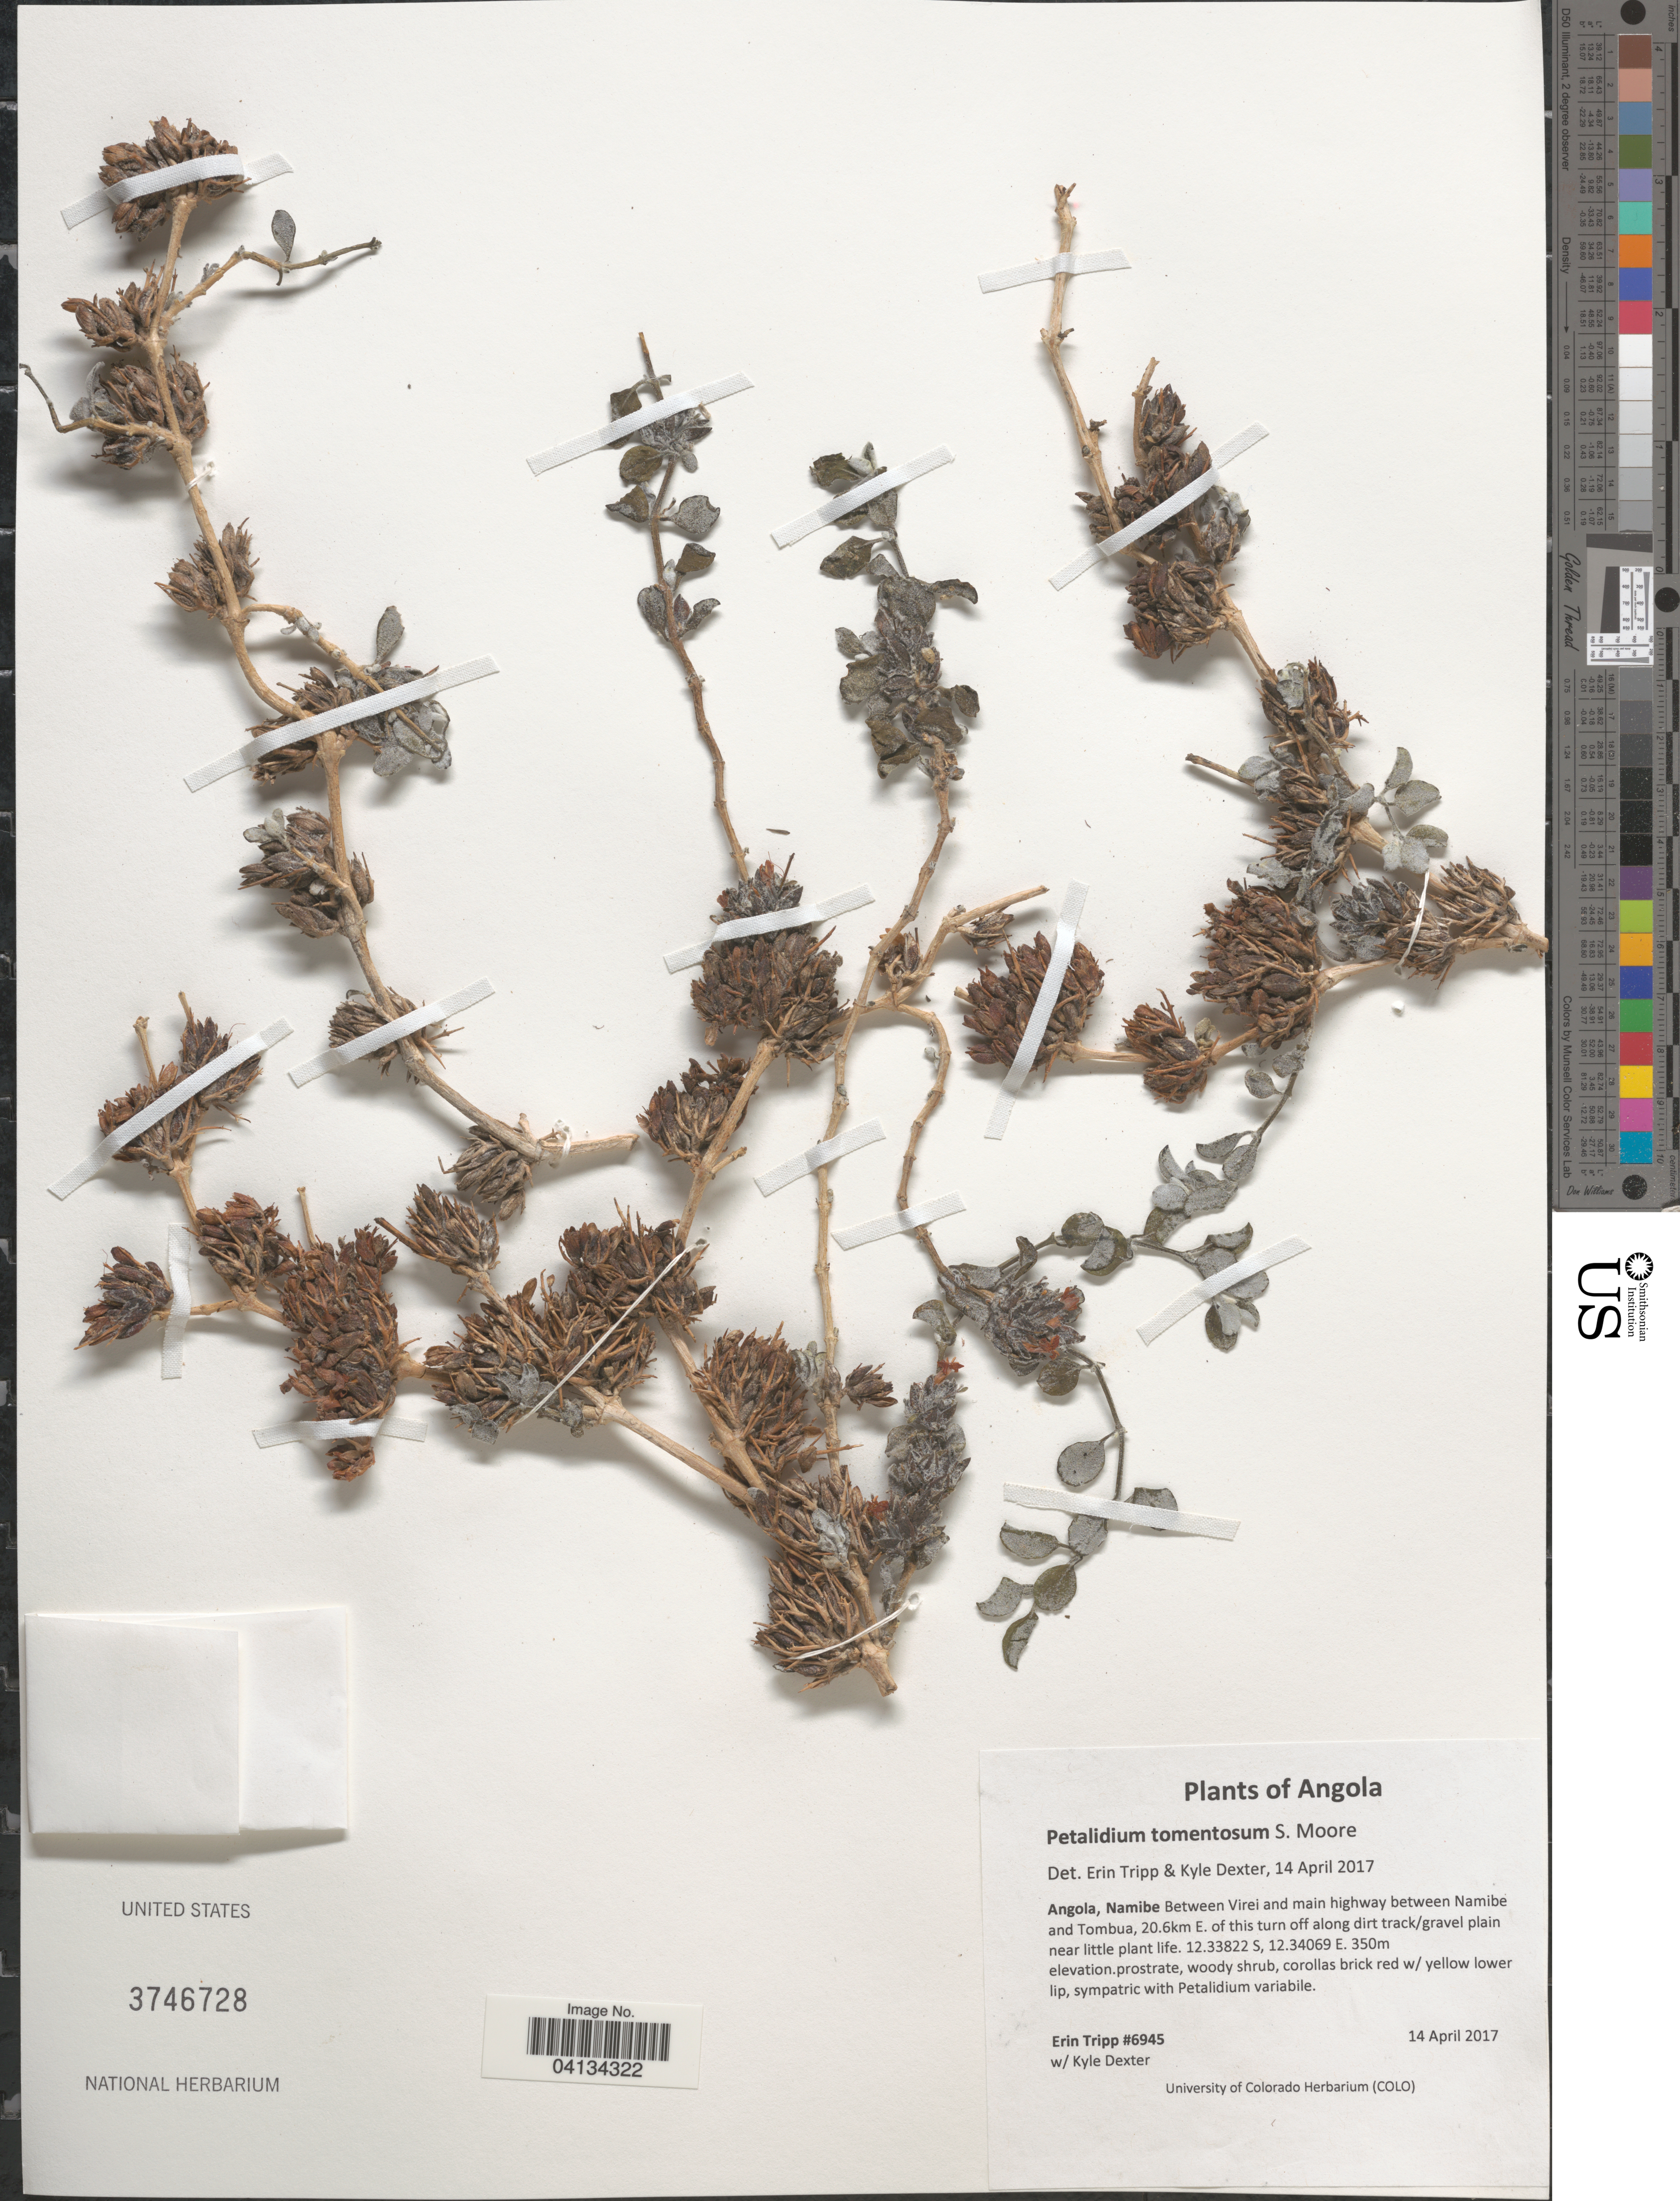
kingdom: Plantae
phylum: Tracheophyta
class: Magnoliopsida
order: Lamiales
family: Acanthaceae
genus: Petalidium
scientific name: Petalidium tomentosum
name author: S. Moore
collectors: E. Tripp & K. Dexter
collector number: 6945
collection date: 2017-04-14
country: Angola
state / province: Namibe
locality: Between Virei and main highway between Namibe and Tombua, 20.6km E. of this turn off along dirt track/gravel plain near little plant life.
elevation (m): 350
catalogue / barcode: US 3746728